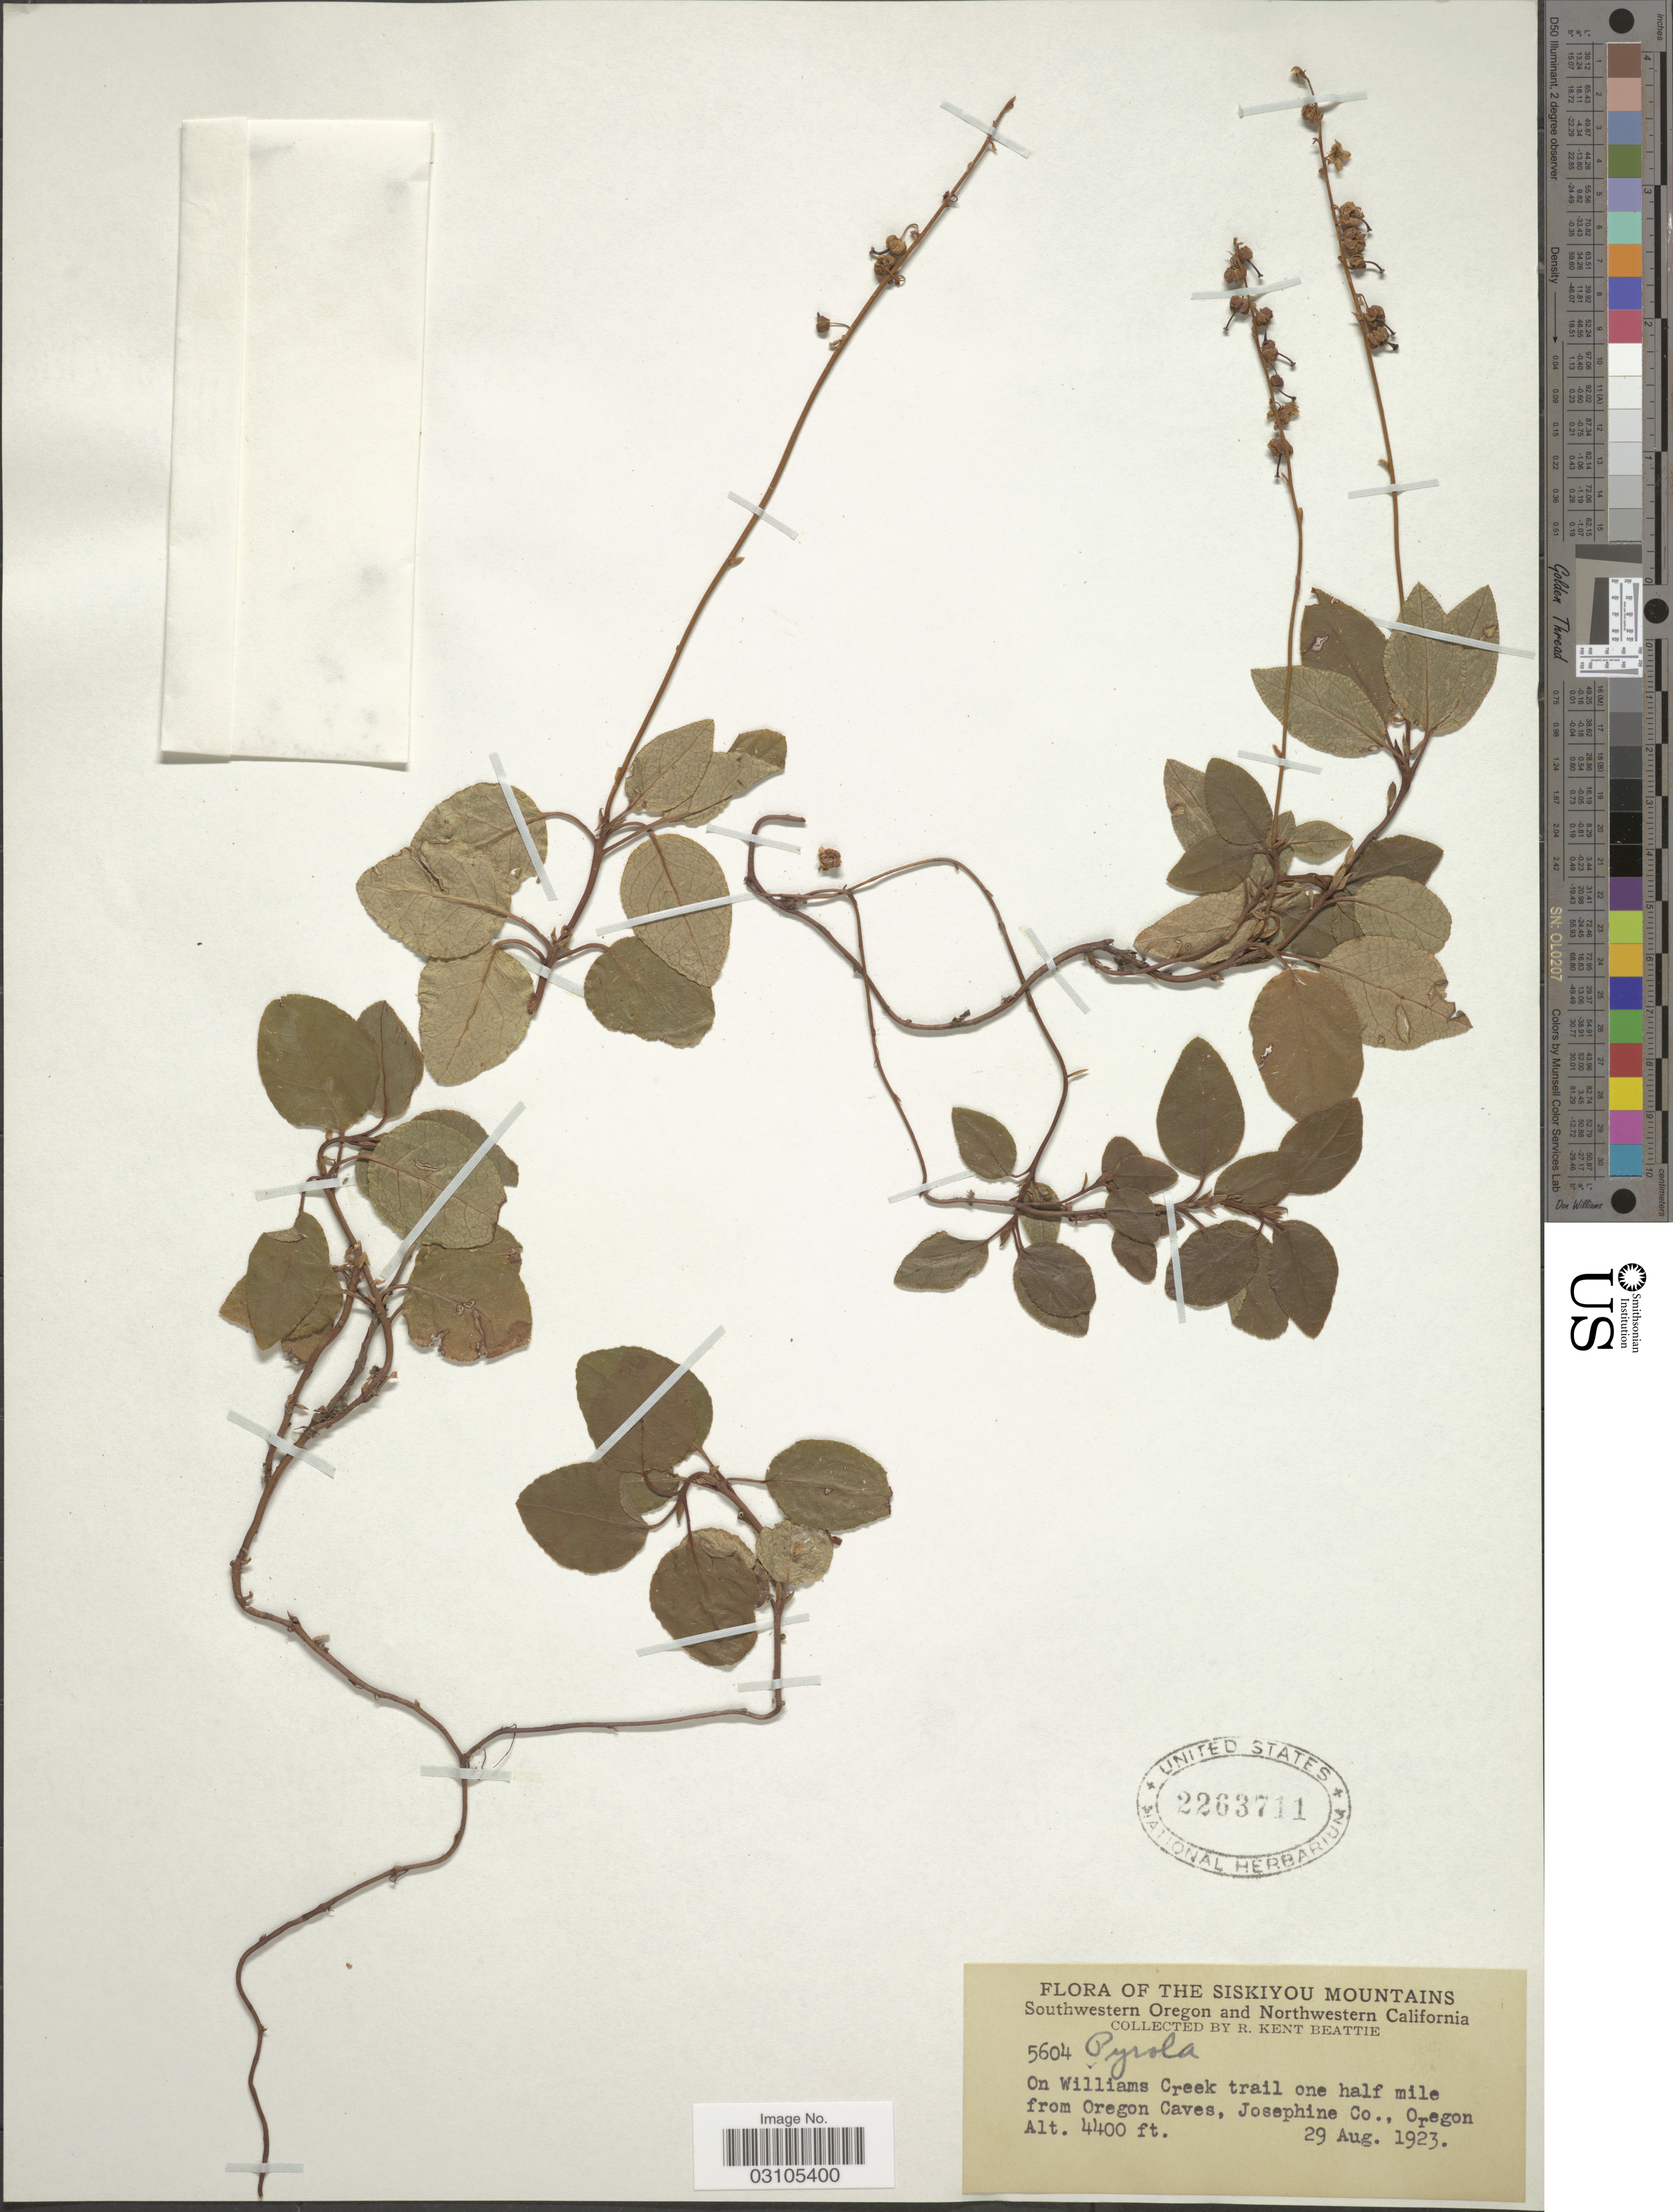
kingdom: Plantae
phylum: Tracheophyta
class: Magnoliopsida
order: Ericales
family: Ericaceae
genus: Orthilia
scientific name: Orthilia secunda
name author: (L.) House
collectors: R. K. Beattie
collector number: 5604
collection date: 1923-08-29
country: United States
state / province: Oregon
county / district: Josephine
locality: Siskiyou Mountains. Southwestern Oregon. On Williams Creek trail one half mile from Oregon Caves, Josephine Co.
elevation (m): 1341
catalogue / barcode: US 2263711